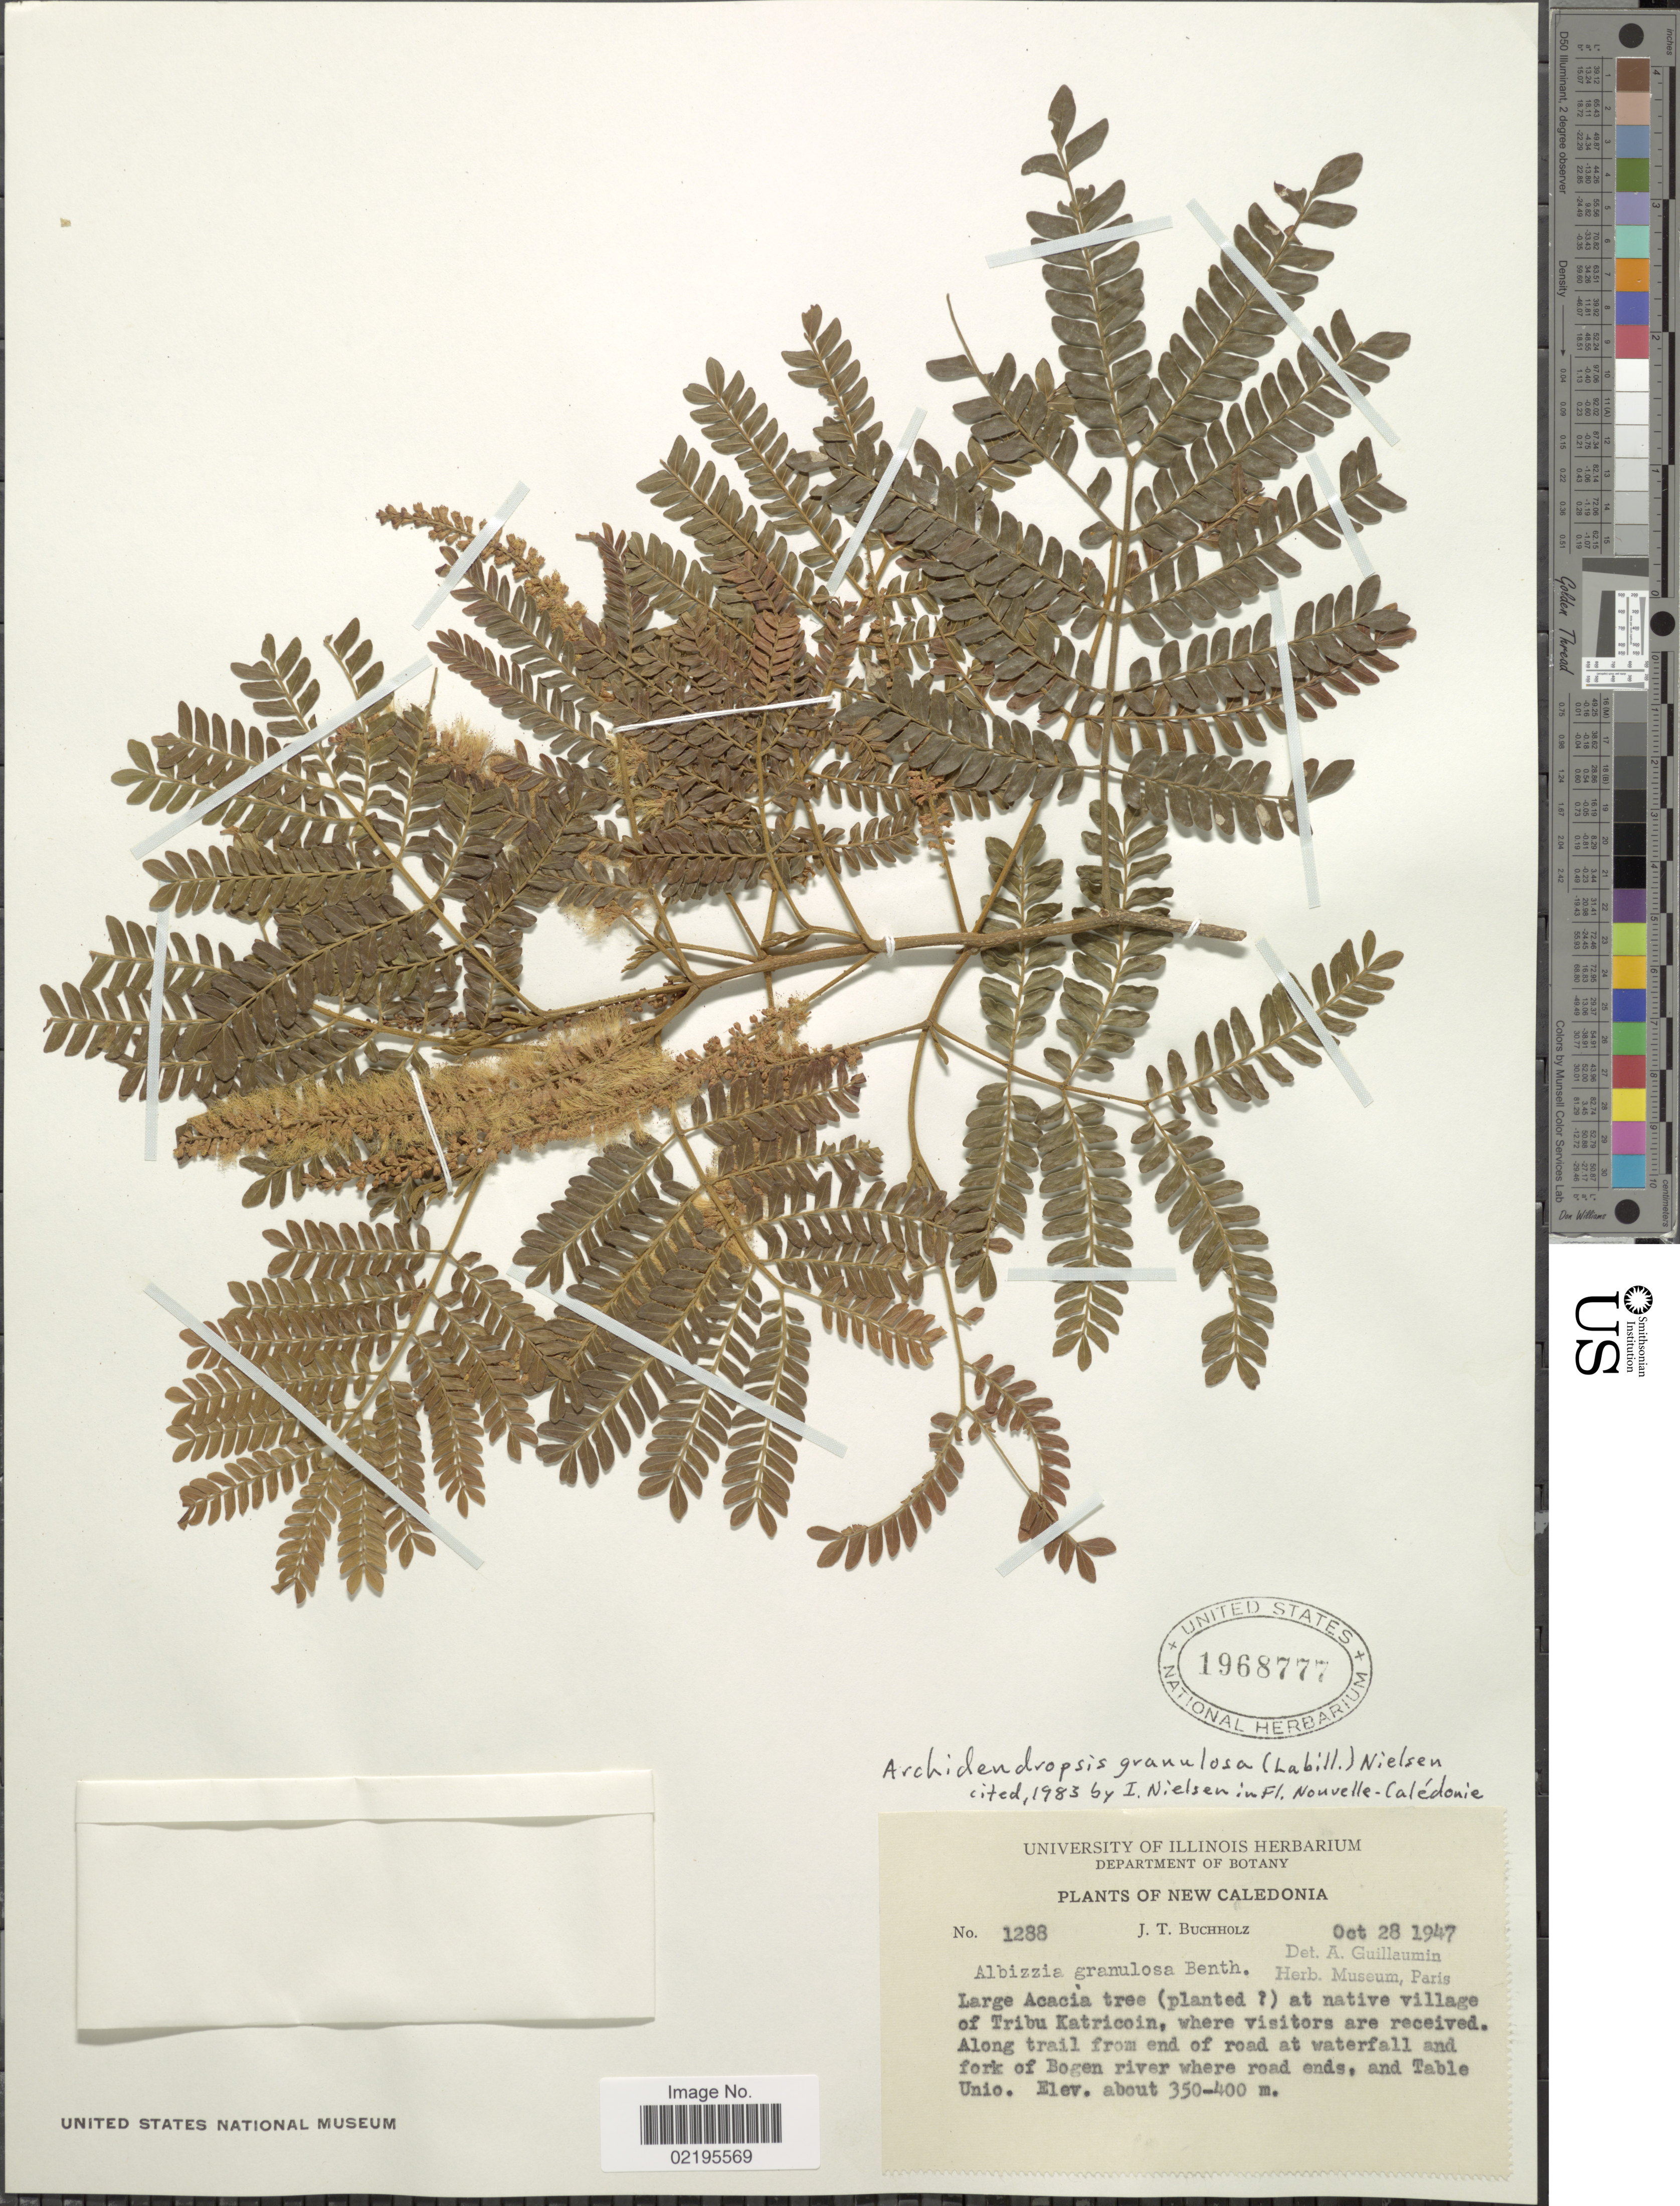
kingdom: Plantae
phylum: Tracheophyta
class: Magnoliopsida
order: Fabales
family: Fabaceae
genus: Archidendropsis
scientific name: Archidendropsis granulosa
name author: (Labill.) I.C. Nielsen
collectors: J. T. Buchholz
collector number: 1288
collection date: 1947-10-28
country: New Caledonia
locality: Along trail from end of road at waterfall and fork of Bogen river where road ends, and Table Unio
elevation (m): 350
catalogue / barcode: US 1968777